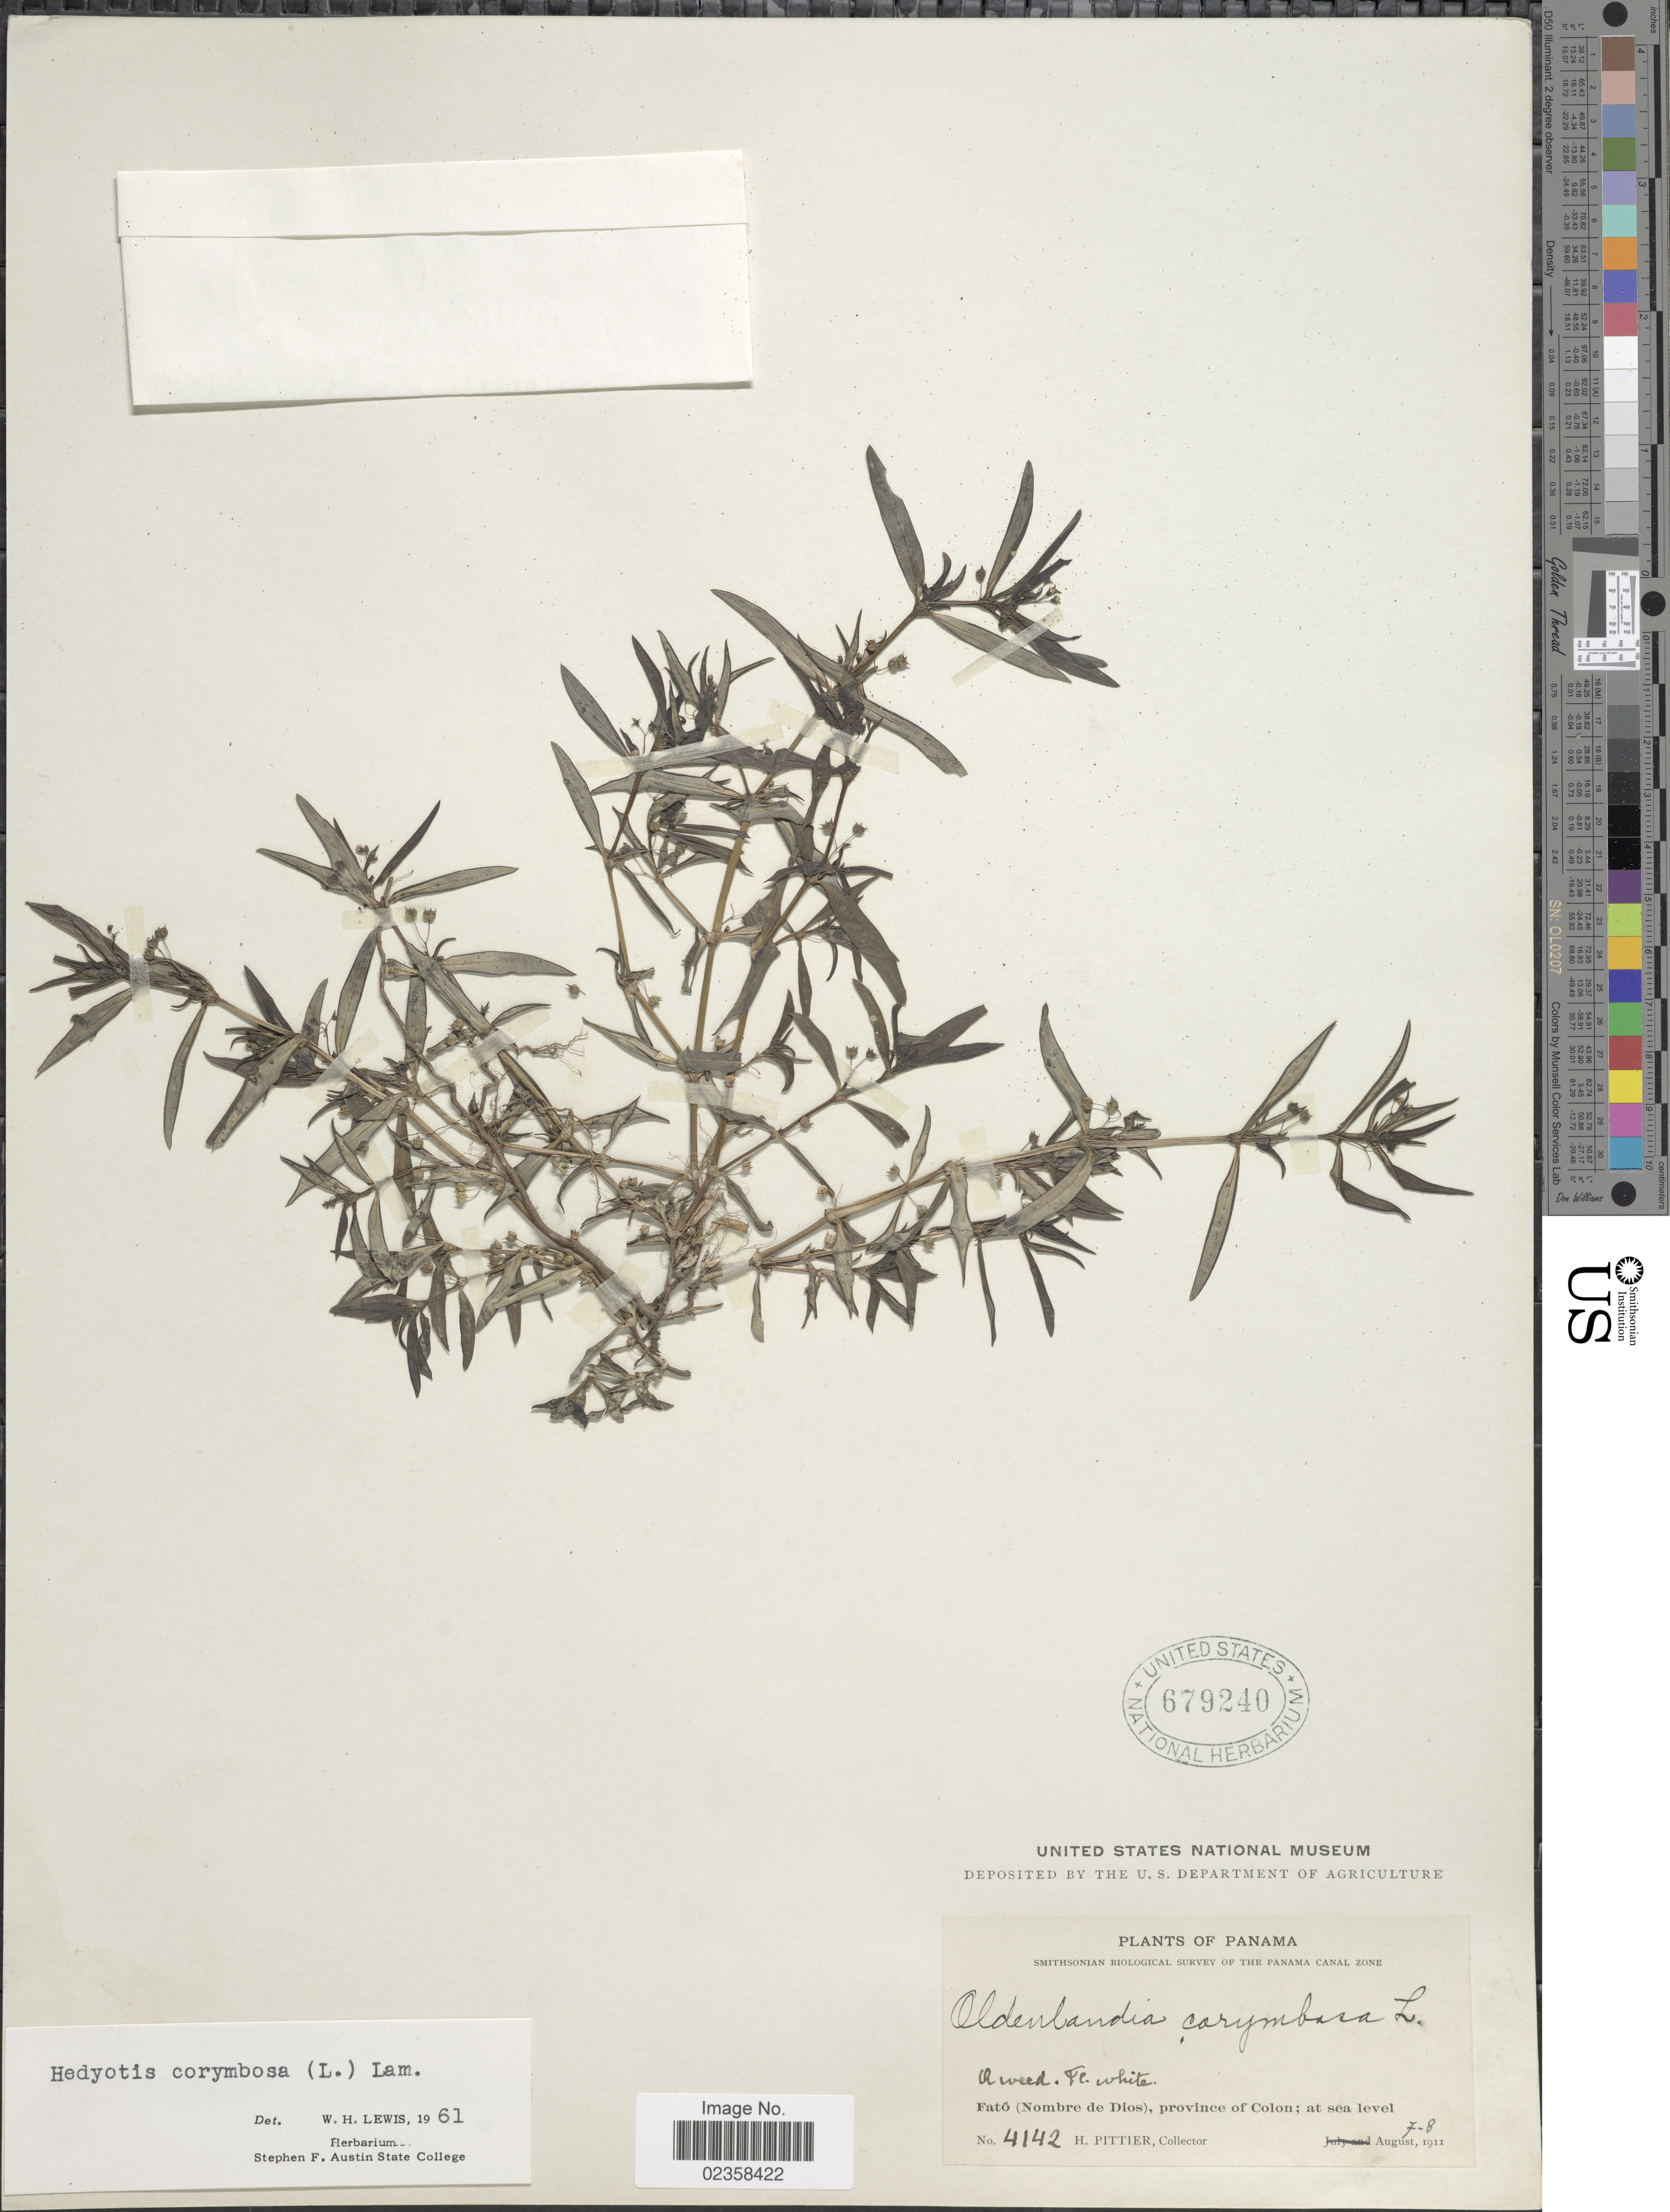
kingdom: Plantae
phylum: Tracheophyta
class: Magnoliopsida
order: Gentianales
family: Rubiaceae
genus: Oldenlandia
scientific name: Oldenlandia corymbosa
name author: L.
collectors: H. F. Pittier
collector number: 4142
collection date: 1911-08-07/1911-08-08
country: Panama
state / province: Colón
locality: Fato (Nombre de Dios)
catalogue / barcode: US 679240